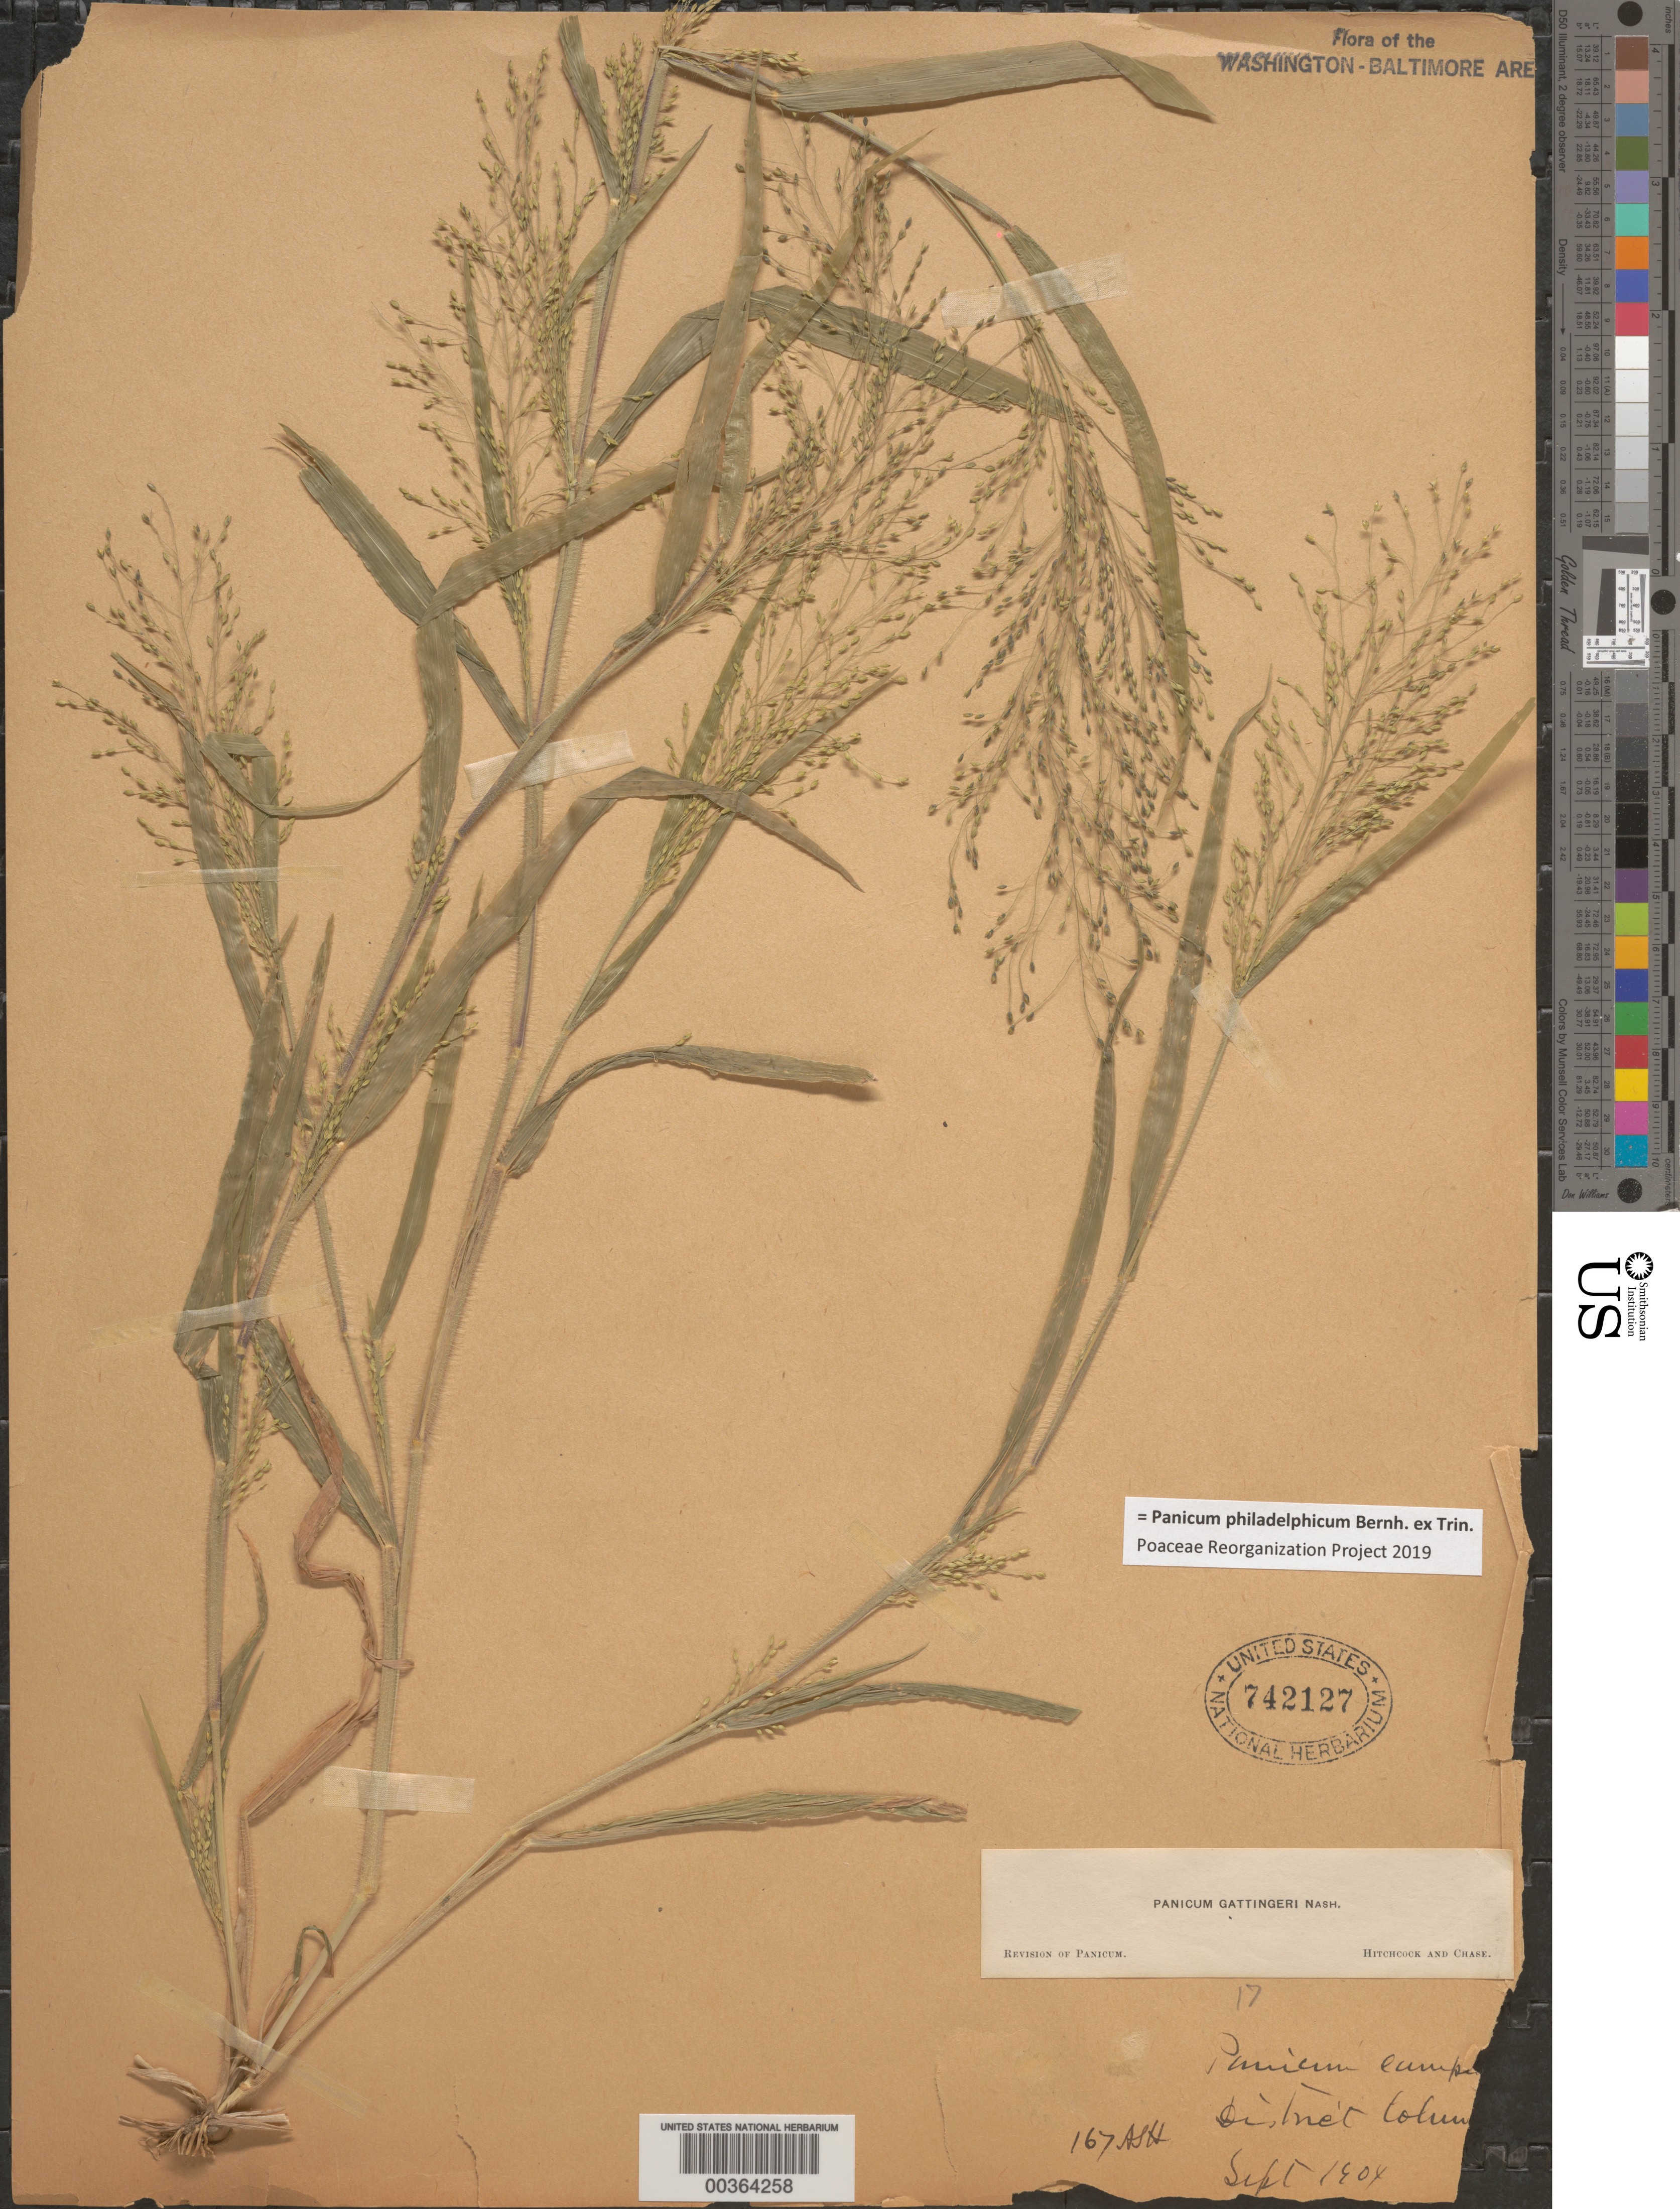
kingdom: Plantae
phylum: Tracheophyta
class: Liliopsida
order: Poales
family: Poaceae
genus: Panicum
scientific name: Panicum philadelphicum var. gattingeri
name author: (Nash) Freckmann & Lelong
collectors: A. S. Hitchcock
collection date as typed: Sep 1904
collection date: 1904-09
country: United States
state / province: District of Columbia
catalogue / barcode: US 742127